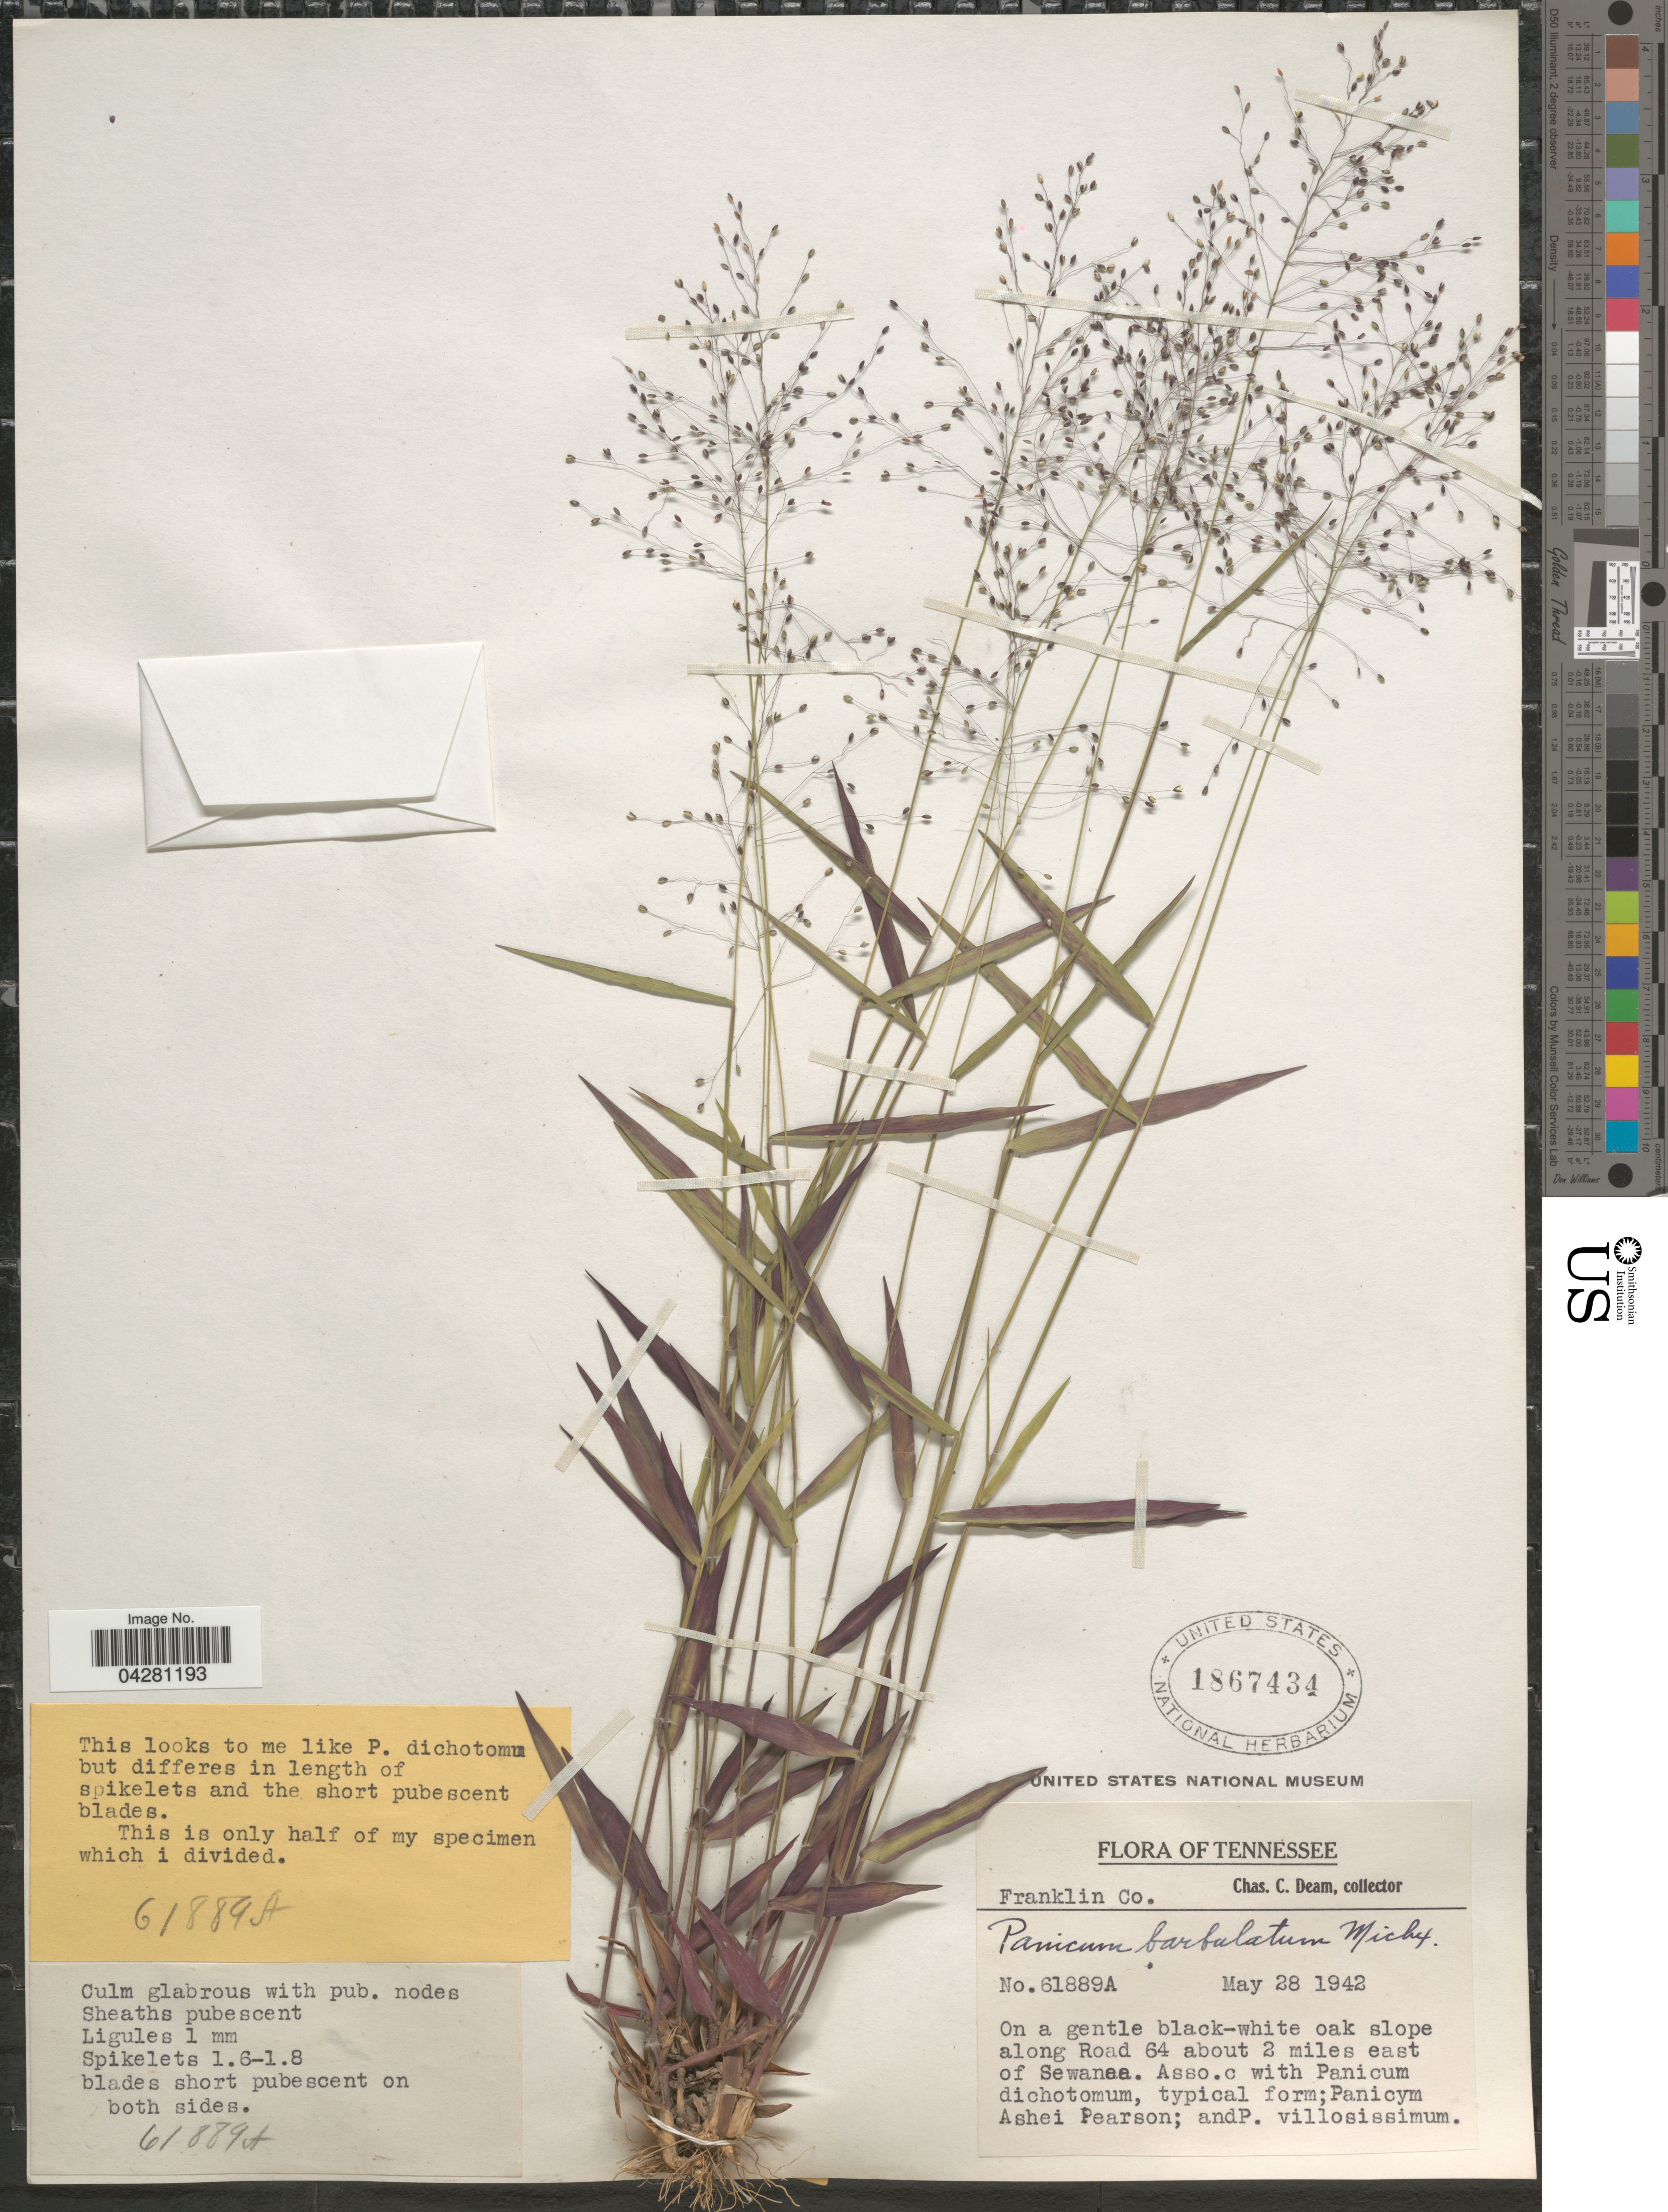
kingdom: Plantae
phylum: Tracheophyta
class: Liliopsida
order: Poales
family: Poaceae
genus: Dichanthelium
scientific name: Dichanthelium dichotomum var. dichotomum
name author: (L.) Gould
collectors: C. C. Deam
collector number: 61889A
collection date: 1942-05-28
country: United States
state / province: Tennessee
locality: Franklin Co. On a gentle black-white oak slope along Road 64 about 2 miles east of Sewanee.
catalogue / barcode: US 1867434